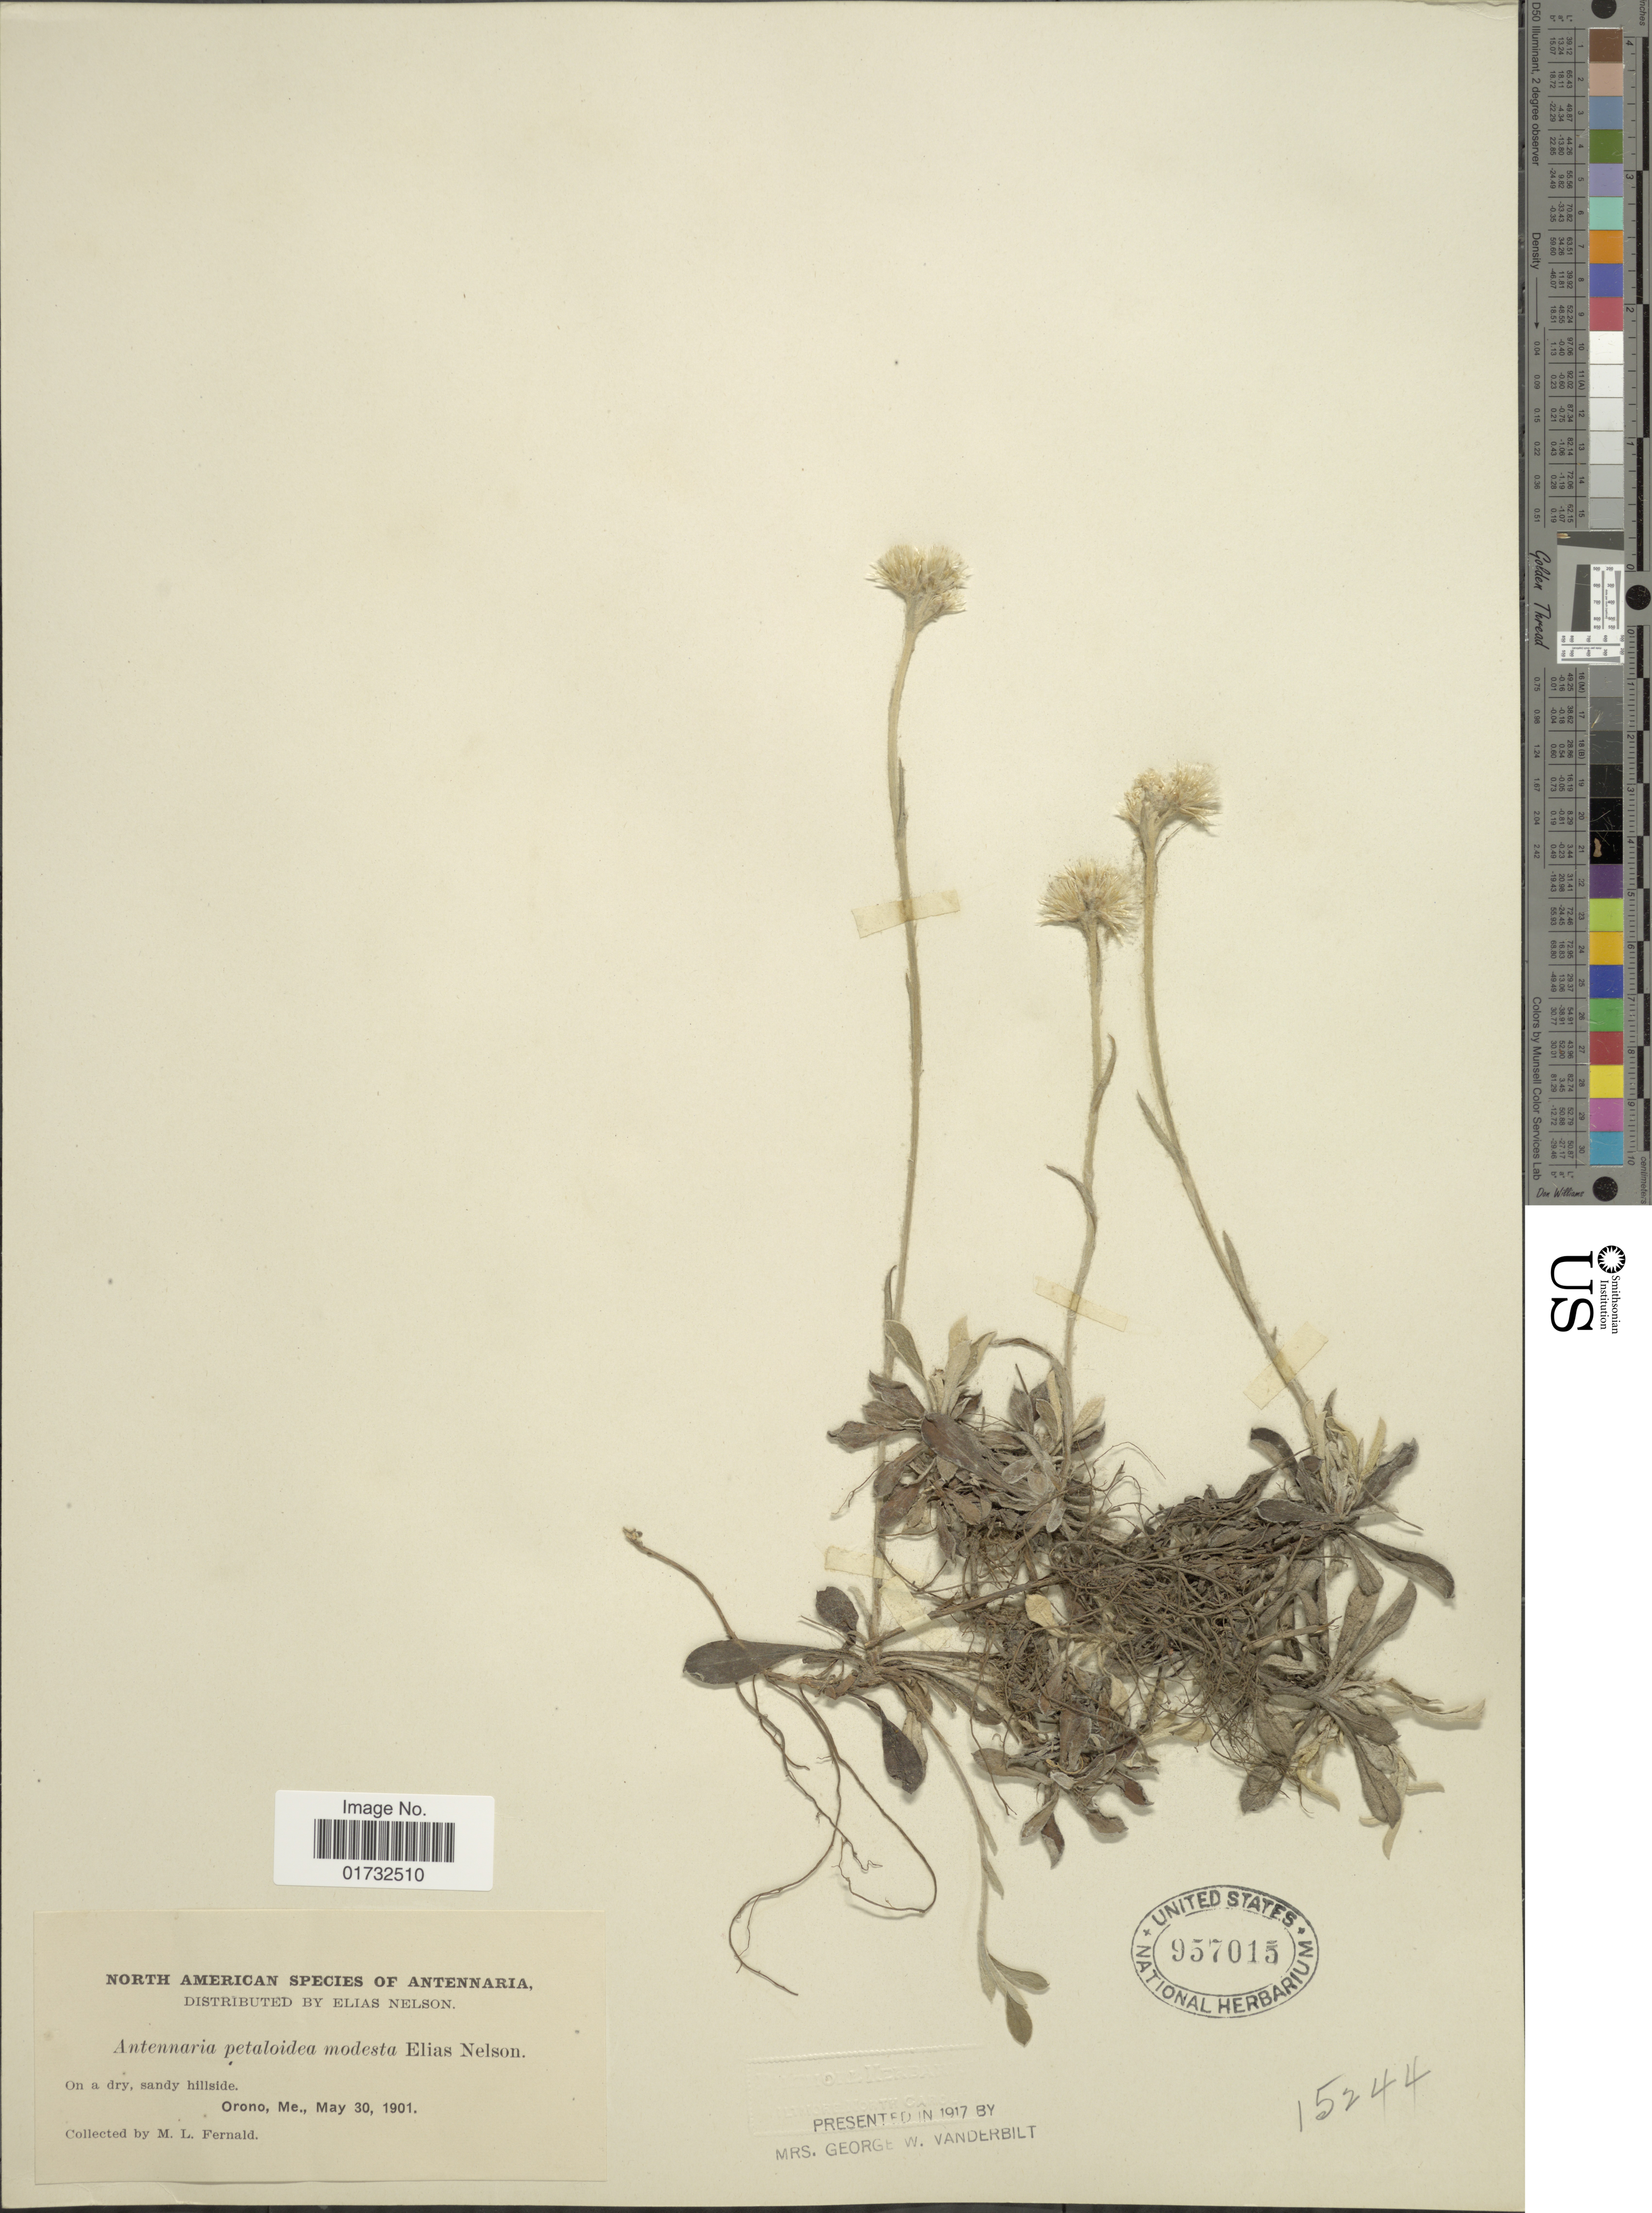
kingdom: Plantae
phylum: Tracheophyta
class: Magnoliopsida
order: Asterales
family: Asteraceae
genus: Antennaria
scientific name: Antennaria petaloidea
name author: (Fernald) Fernald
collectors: M. L. Fernald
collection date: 1901-05-30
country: United States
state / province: Maine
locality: Orono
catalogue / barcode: US 957015